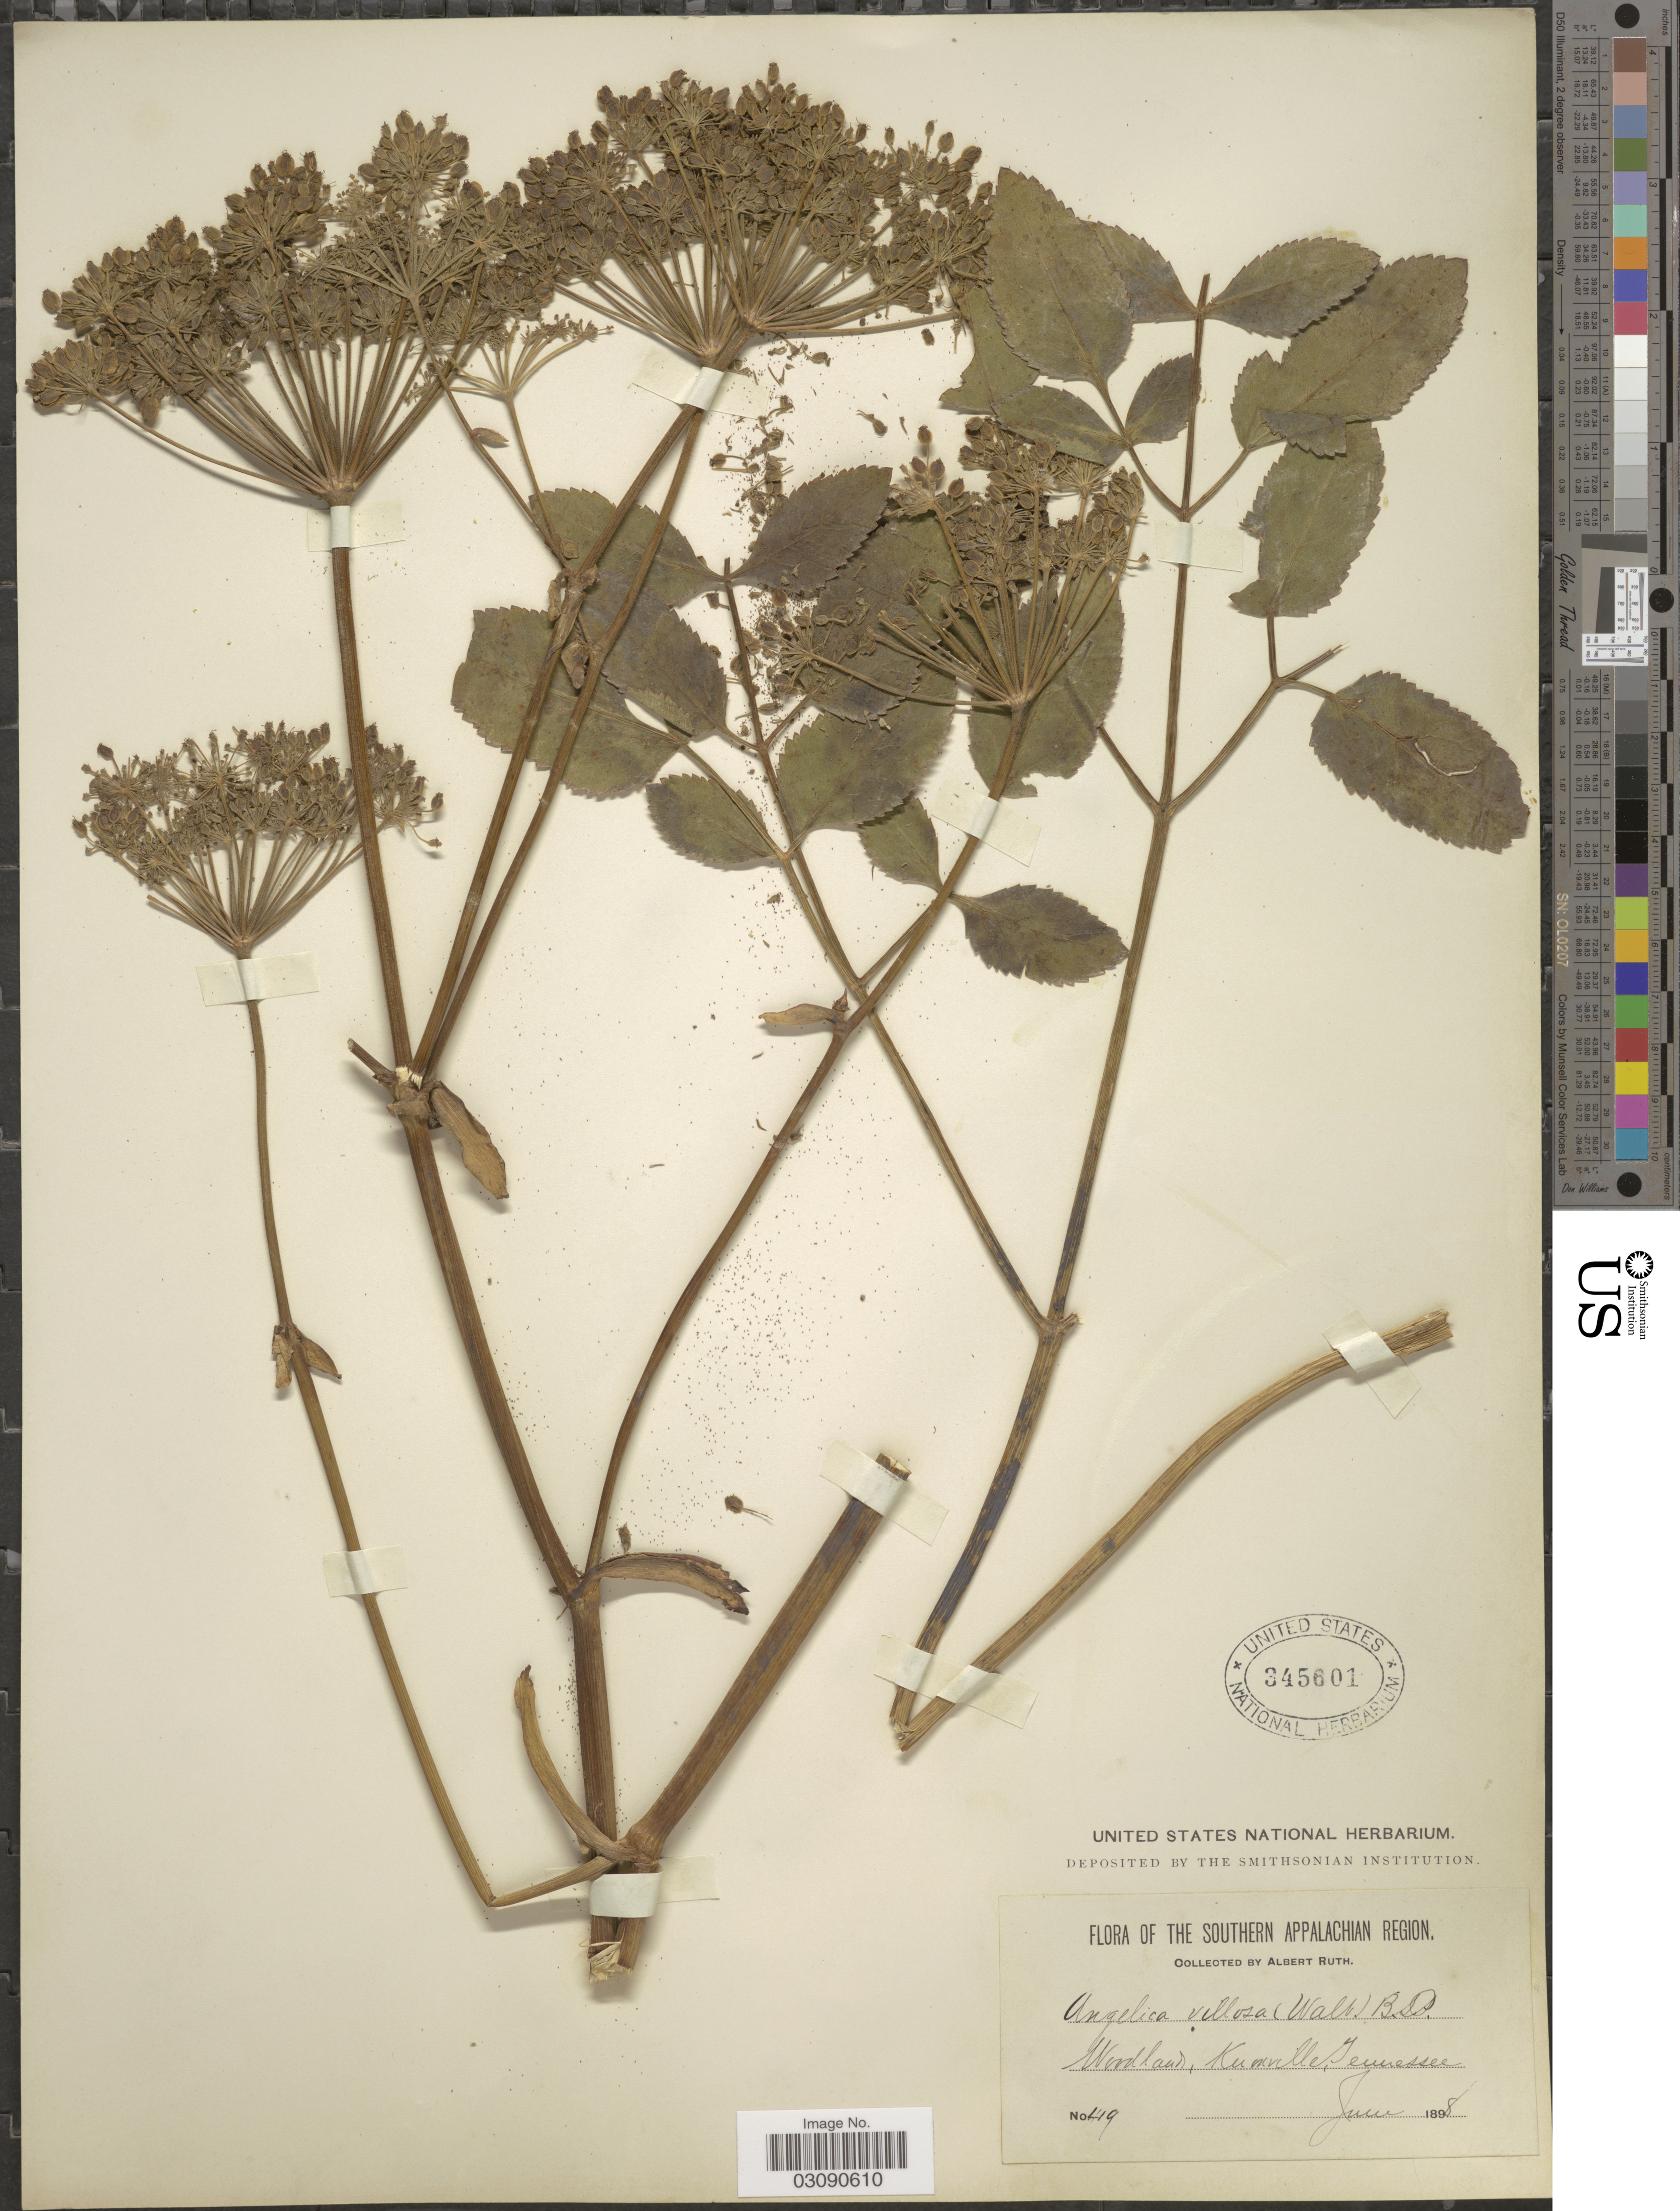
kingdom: Plantae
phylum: Tracheophyta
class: Magnoliopsida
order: Apiales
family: Apiaceae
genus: Angelica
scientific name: Angelica venenosa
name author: (Greenway) Fernald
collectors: A. Ruth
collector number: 419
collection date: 1898-06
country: United States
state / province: Tennessee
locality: Southern Appalachian Region. Woodland, Knoxville.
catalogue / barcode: US 345601